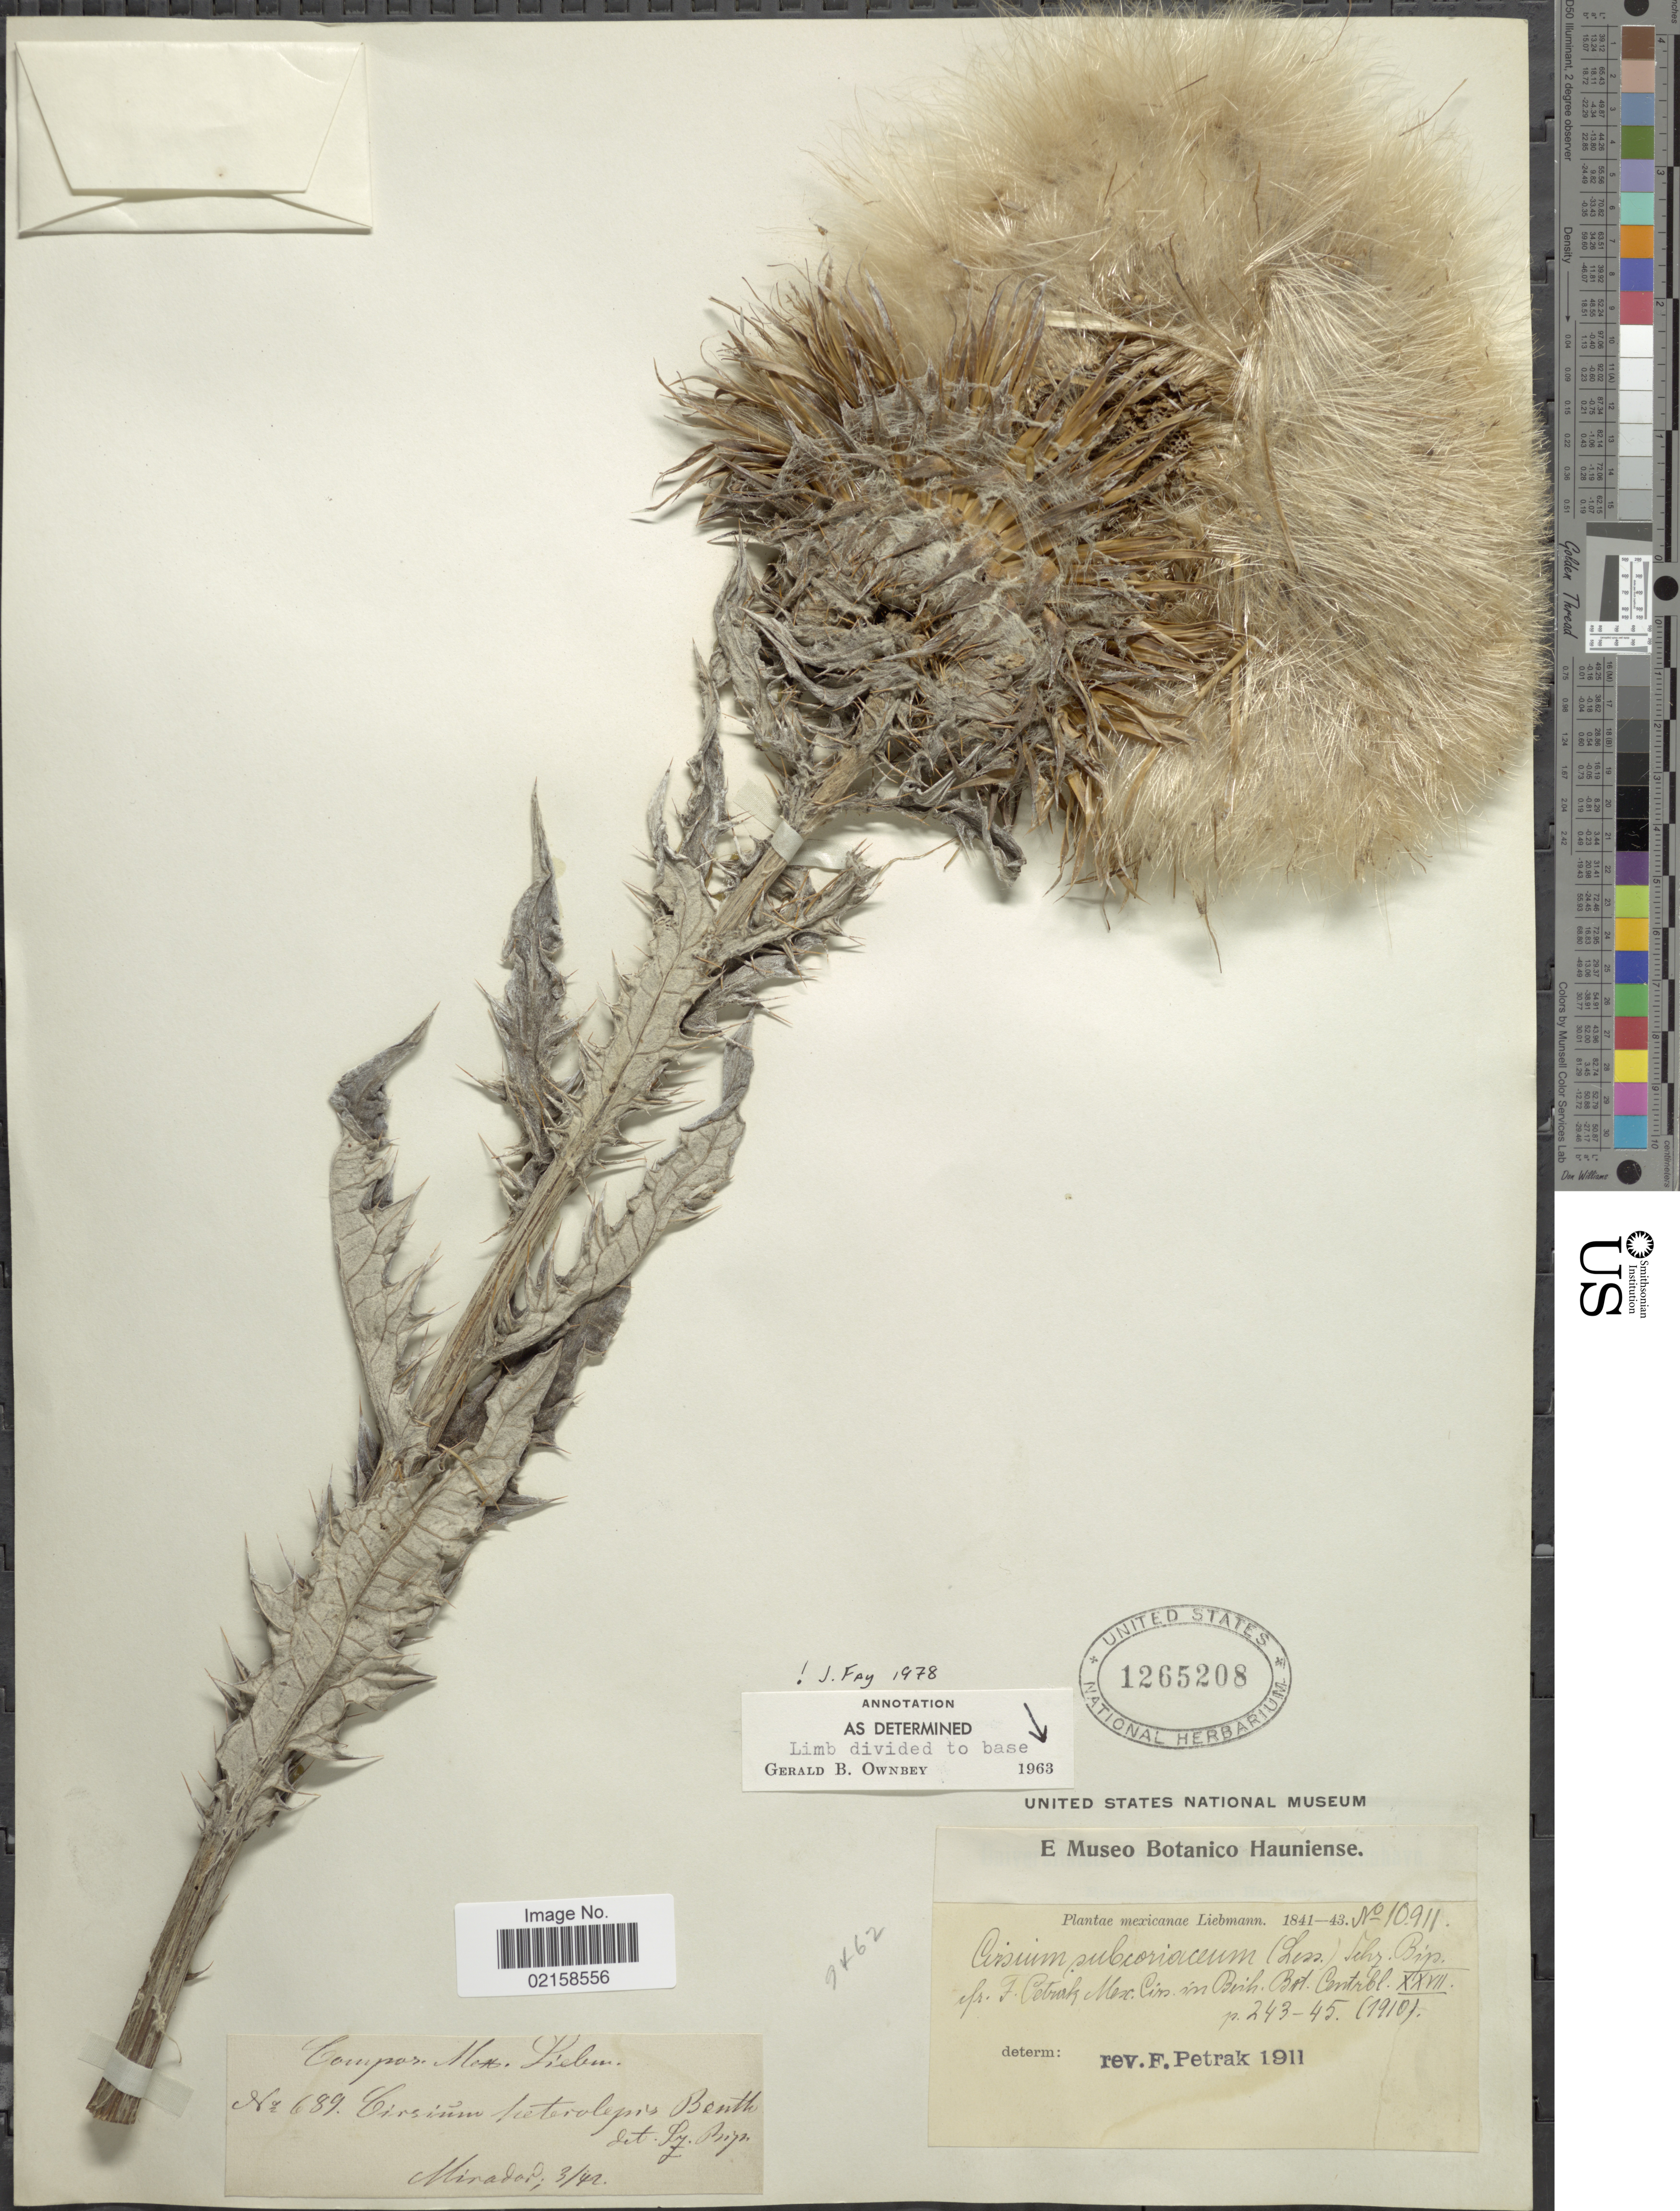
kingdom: Plantae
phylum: Tracheophyta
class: Magnoliopsida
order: Asterales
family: Asteraceae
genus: Cirsium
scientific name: Cirsium subcoriaceum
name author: (Less.) Sch. Bip.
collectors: Liebmann, --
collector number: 689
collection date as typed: Transcribed d/m/y: /3/42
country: Mexico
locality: Mirador.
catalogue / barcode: US 1265208